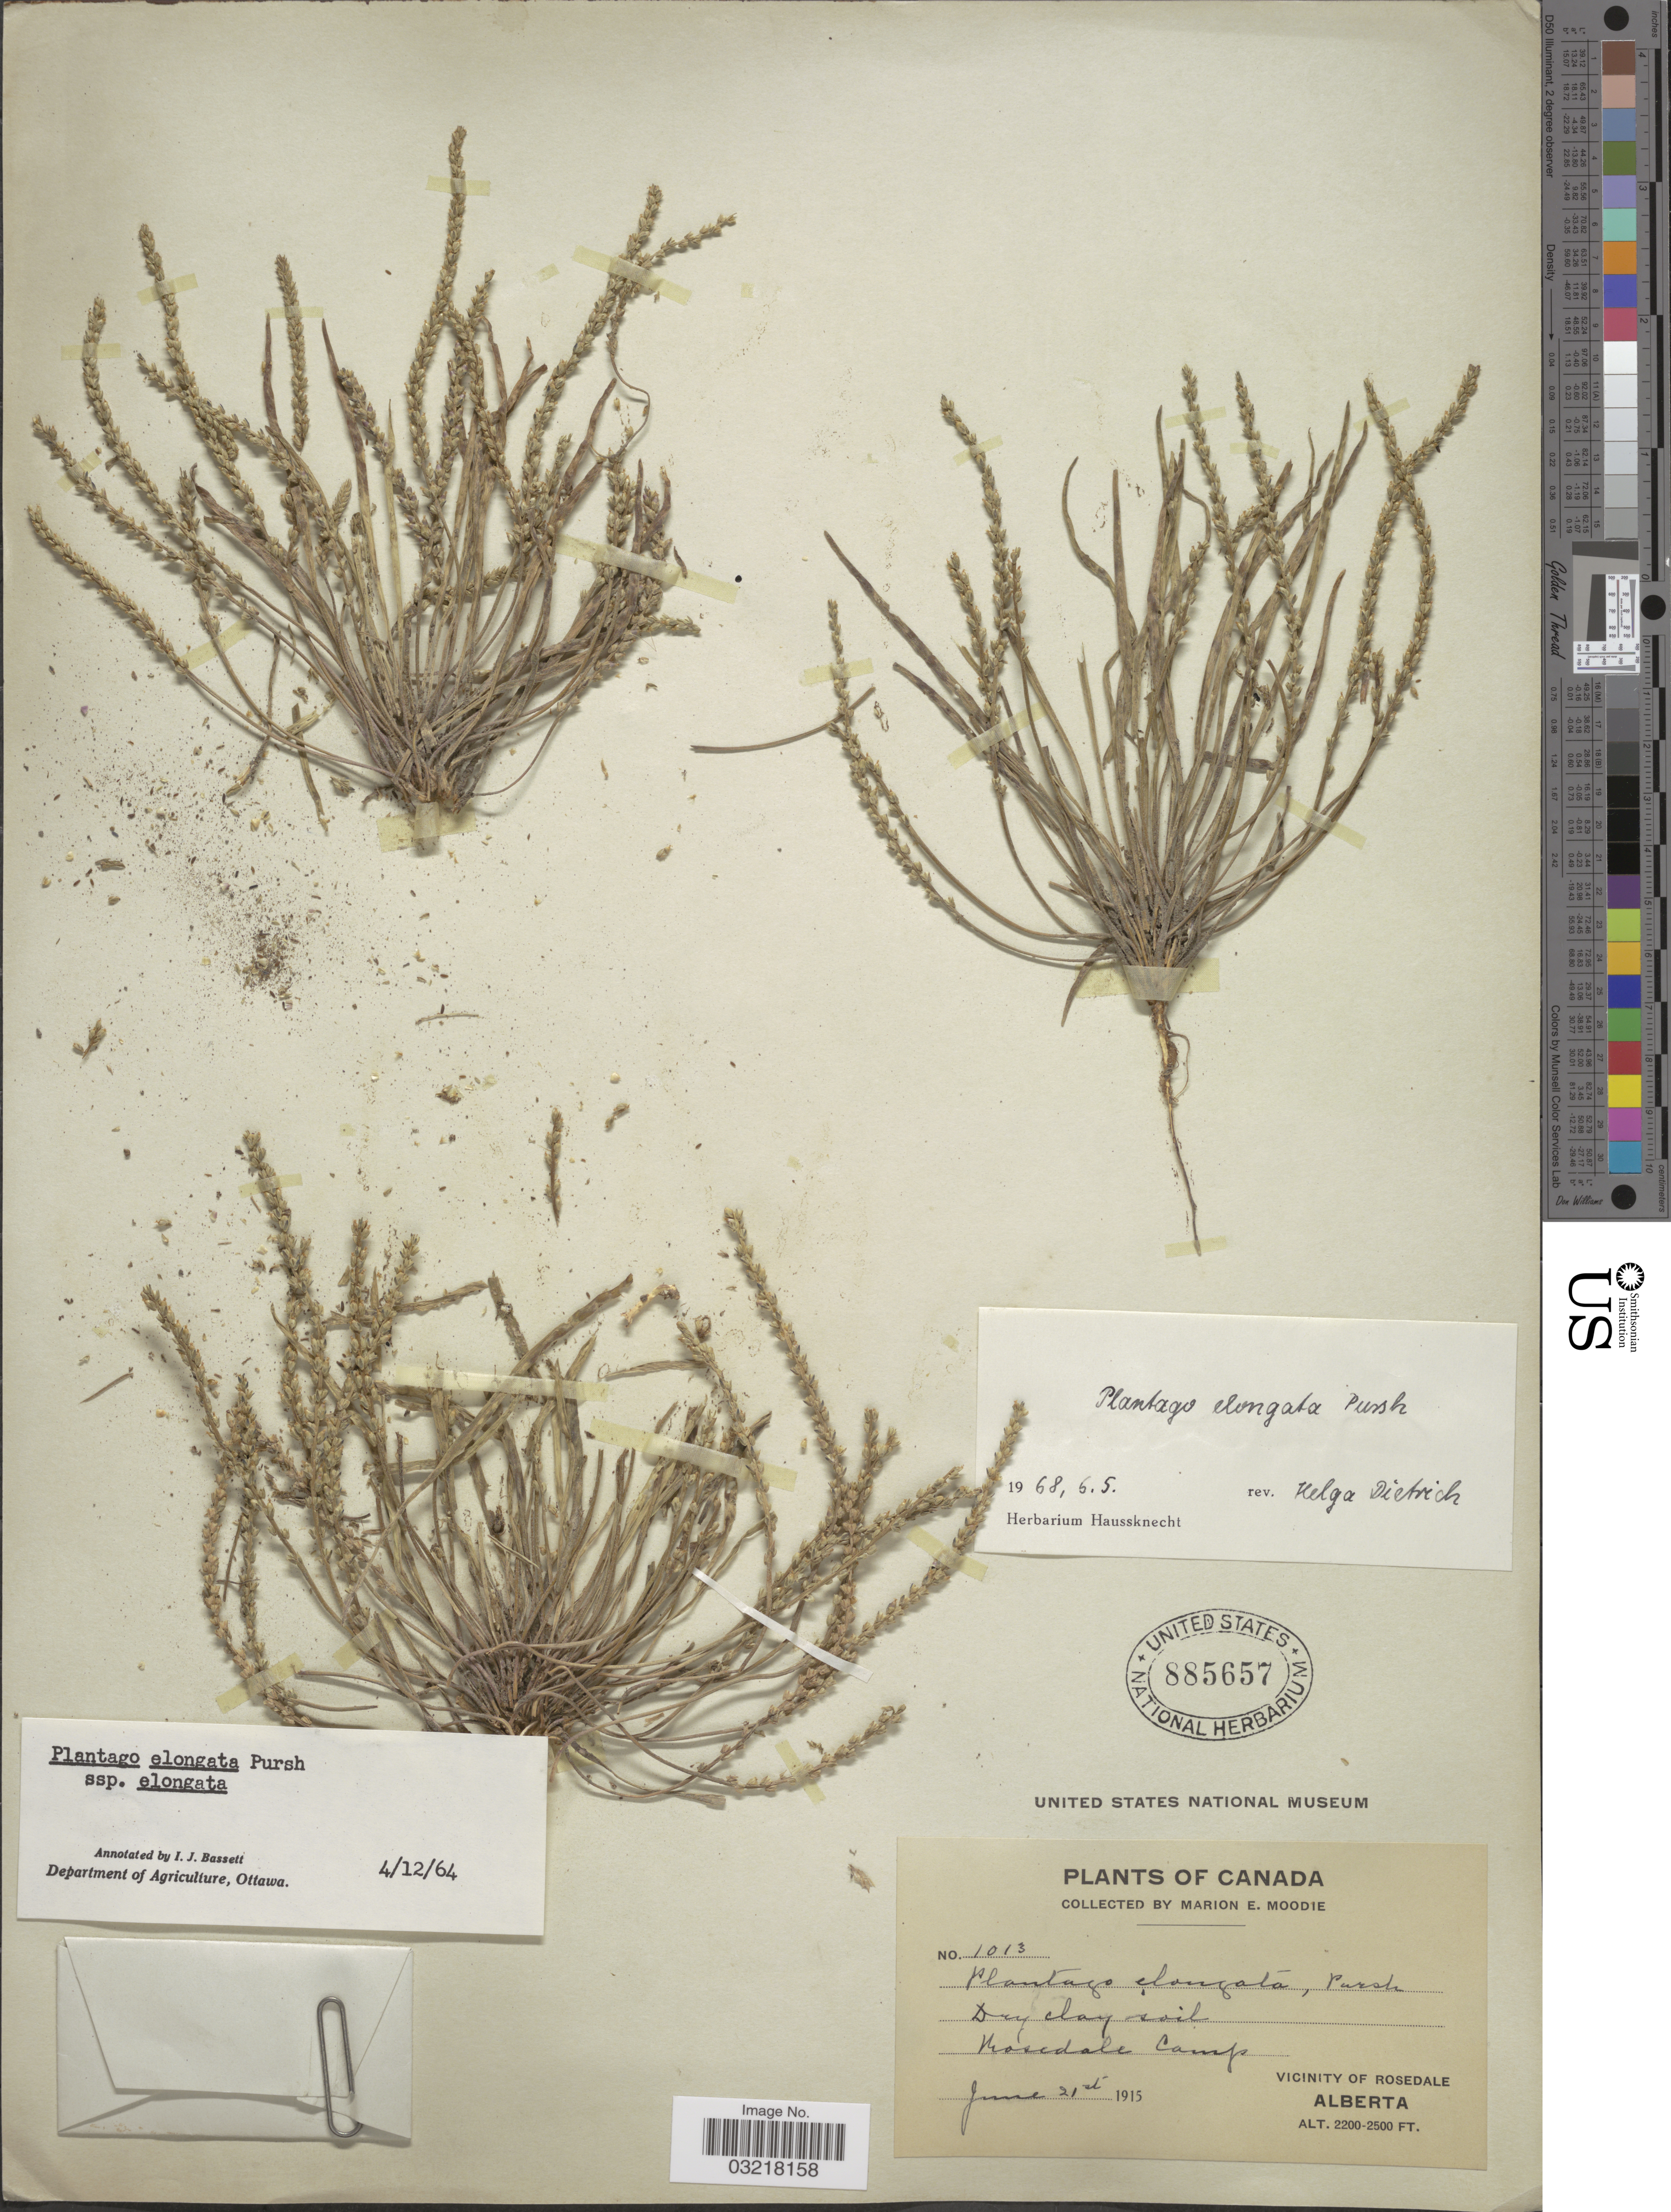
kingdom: Plantae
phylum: Tracheophyta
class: Magnoliopsida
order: Lamiales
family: Plantaginaceae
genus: Plantago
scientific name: Plantago elongata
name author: Pursh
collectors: M. E. Moodie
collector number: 1013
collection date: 1915-06-21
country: Canada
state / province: Alberta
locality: Roadside Camp. Vicinity of Rosedale.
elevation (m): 671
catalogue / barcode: US 885657